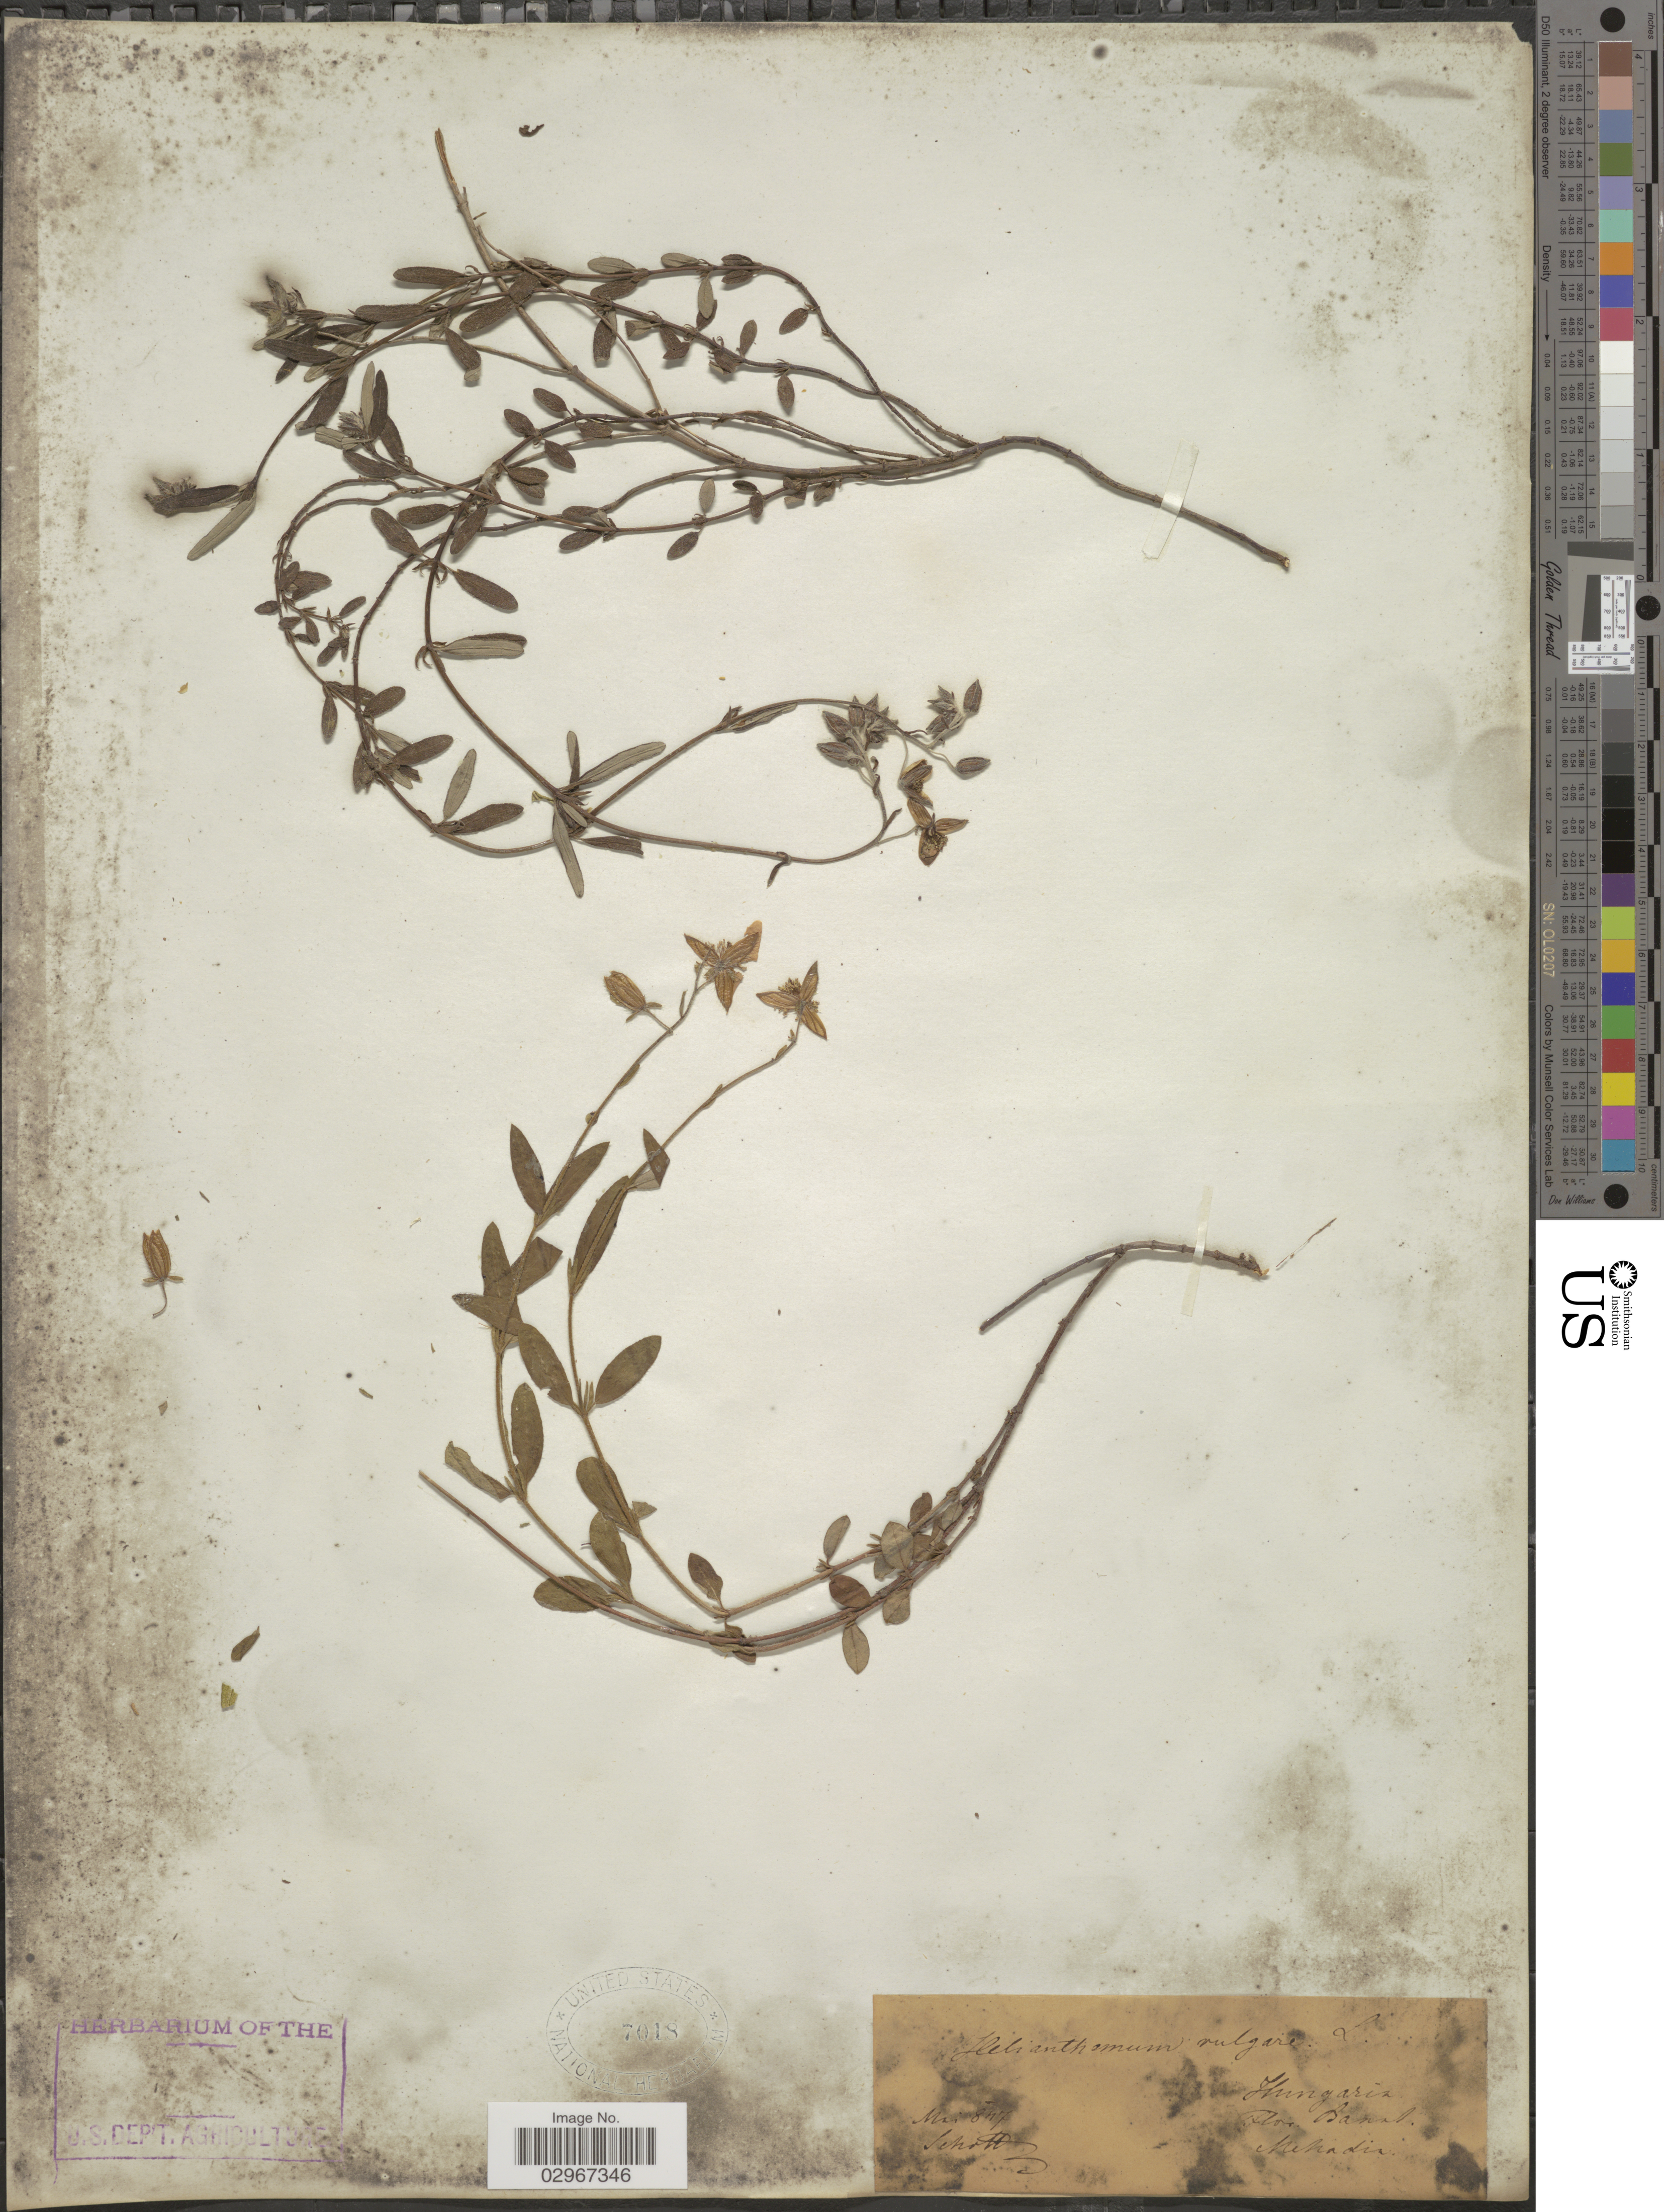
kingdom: Plantae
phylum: Tracheophyta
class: Magnoliopsida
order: Malvales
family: Cistaceae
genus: Helianthemum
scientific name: Helianthemum vulgare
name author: Gaertn.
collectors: Schott, --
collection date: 1847-05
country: Hungary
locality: Flor. Banat, Mehadia.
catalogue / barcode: US 7018